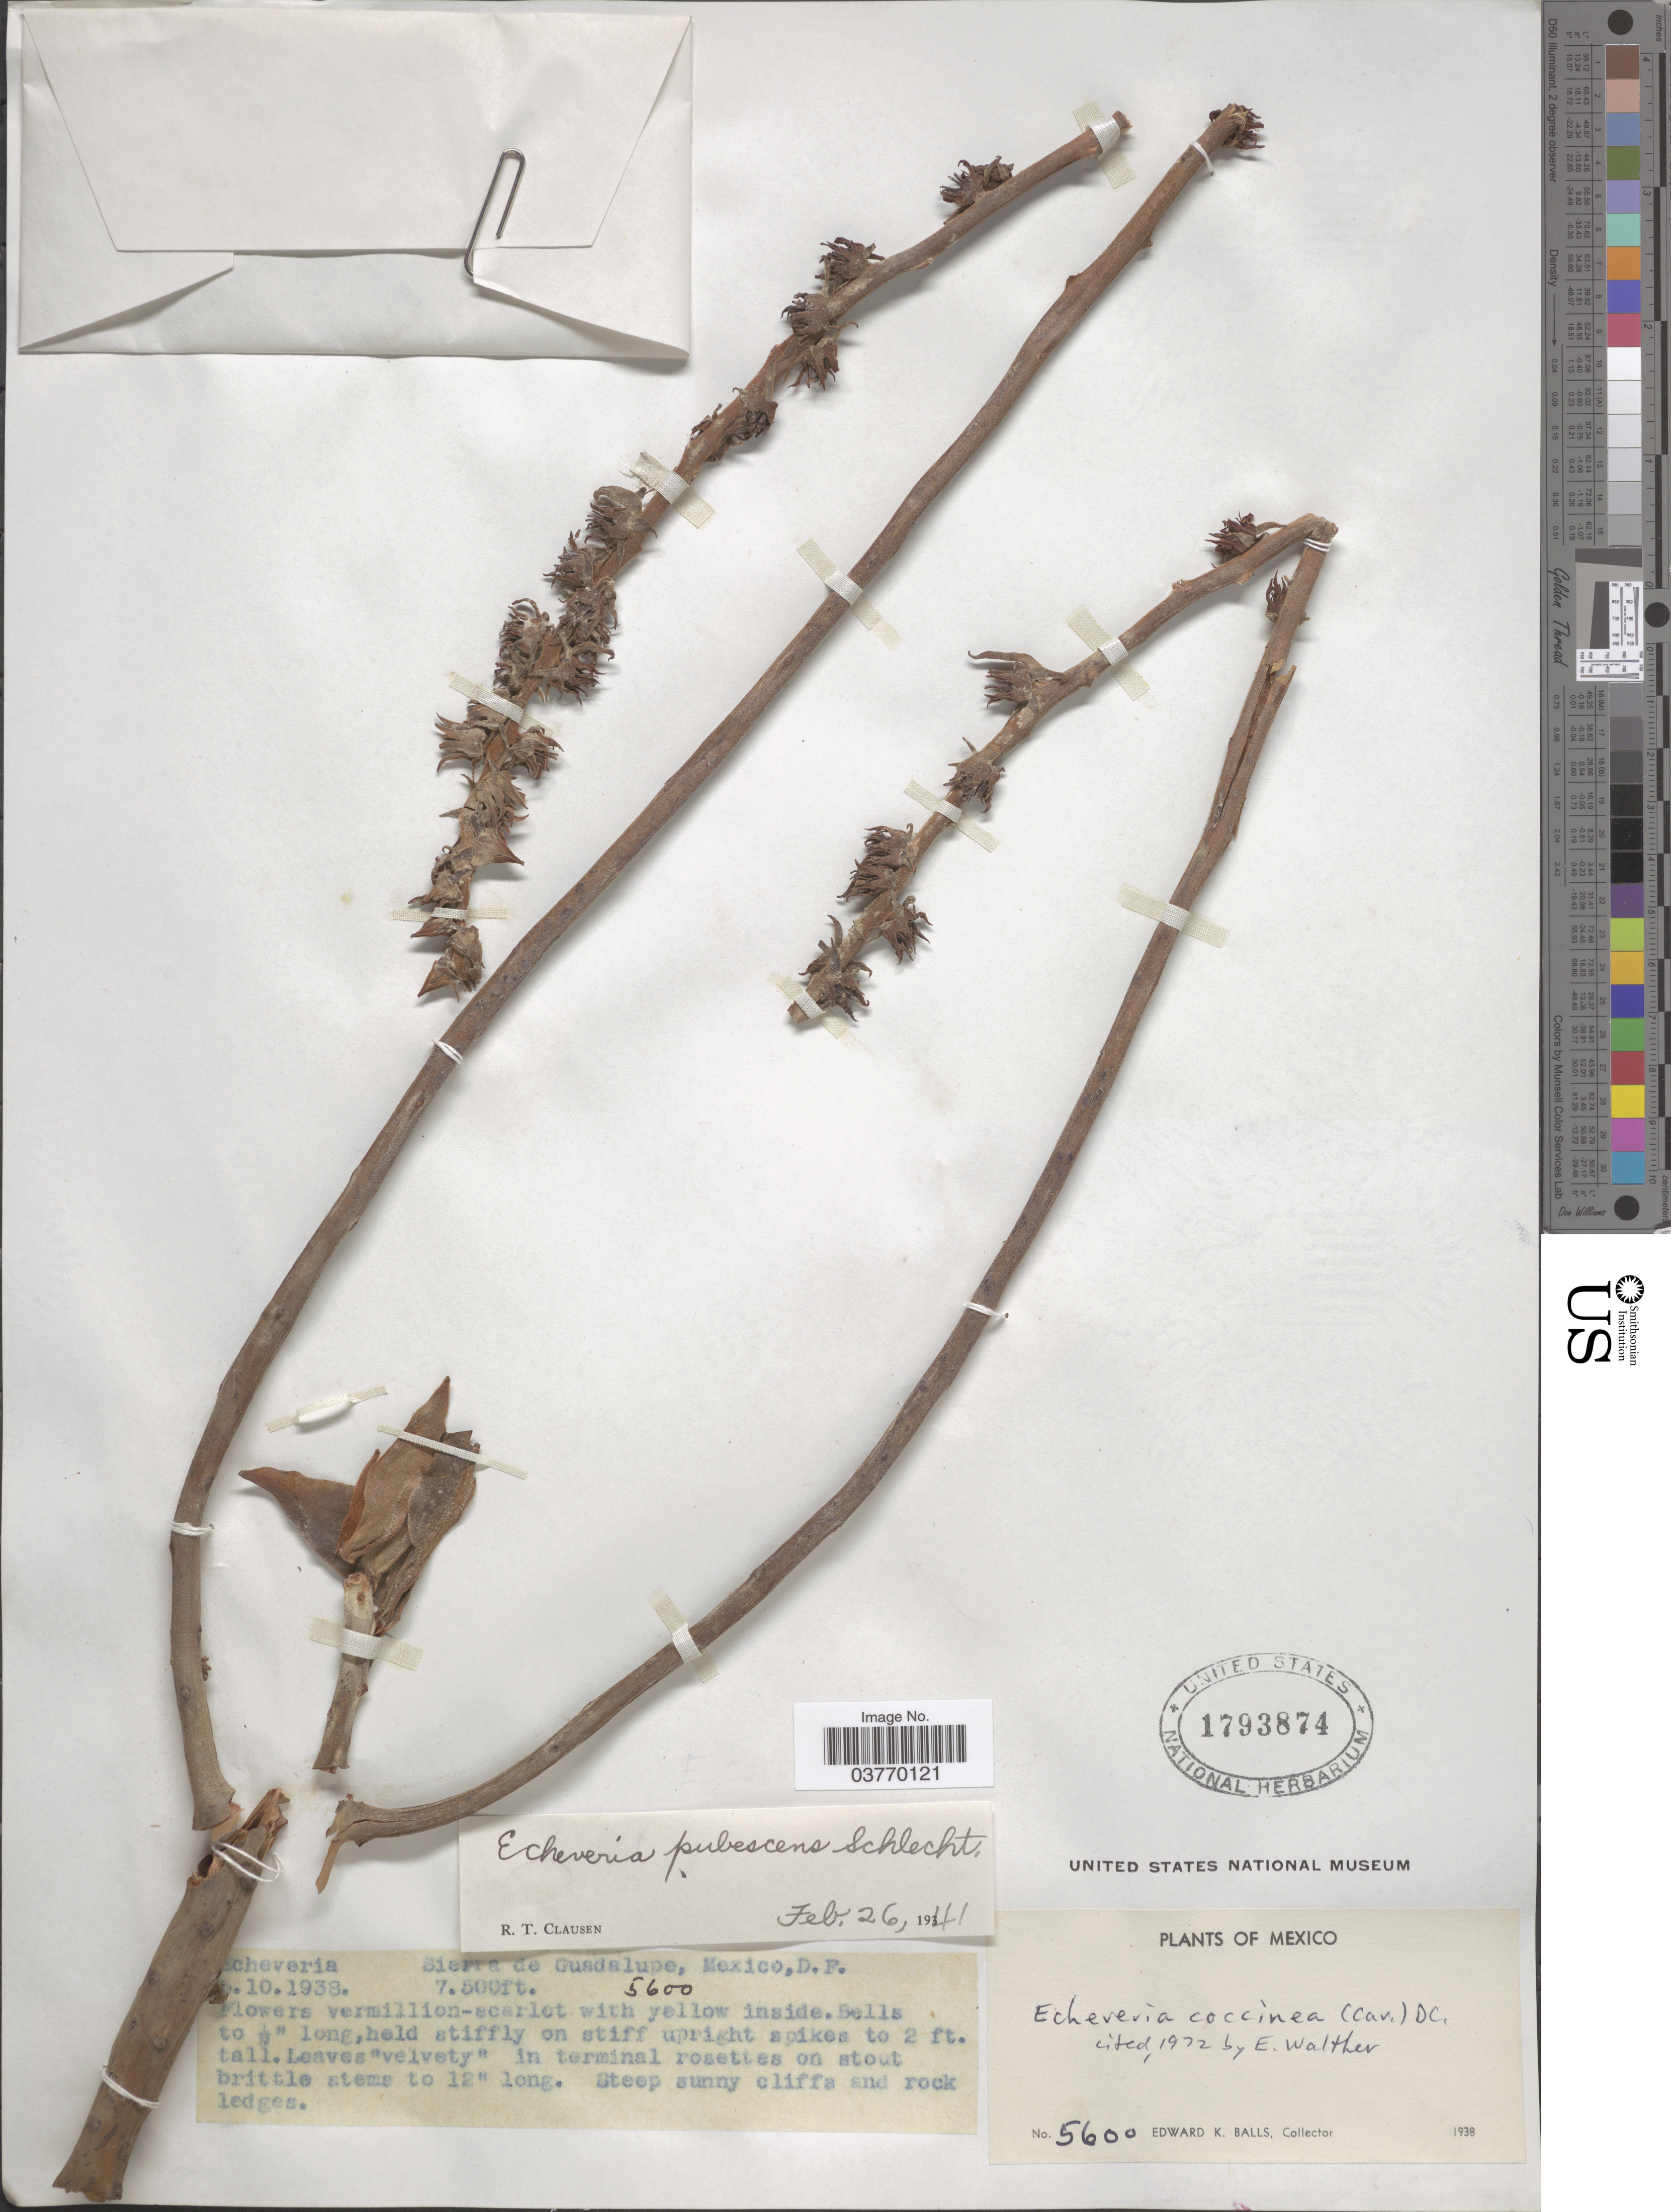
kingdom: Plantae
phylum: Tracheophyta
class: Magnoliopsida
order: Saxifragales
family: Crassulaceae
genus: Echeveria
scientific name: Echeveria coccinea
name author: (Cav.) DC.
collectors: E. K. Balls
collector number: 5600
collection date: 1938-10-05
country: Mexico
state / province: Distrito Federal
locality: Sierra de Guadalupe.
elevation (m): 2286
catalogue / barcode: US 1793874